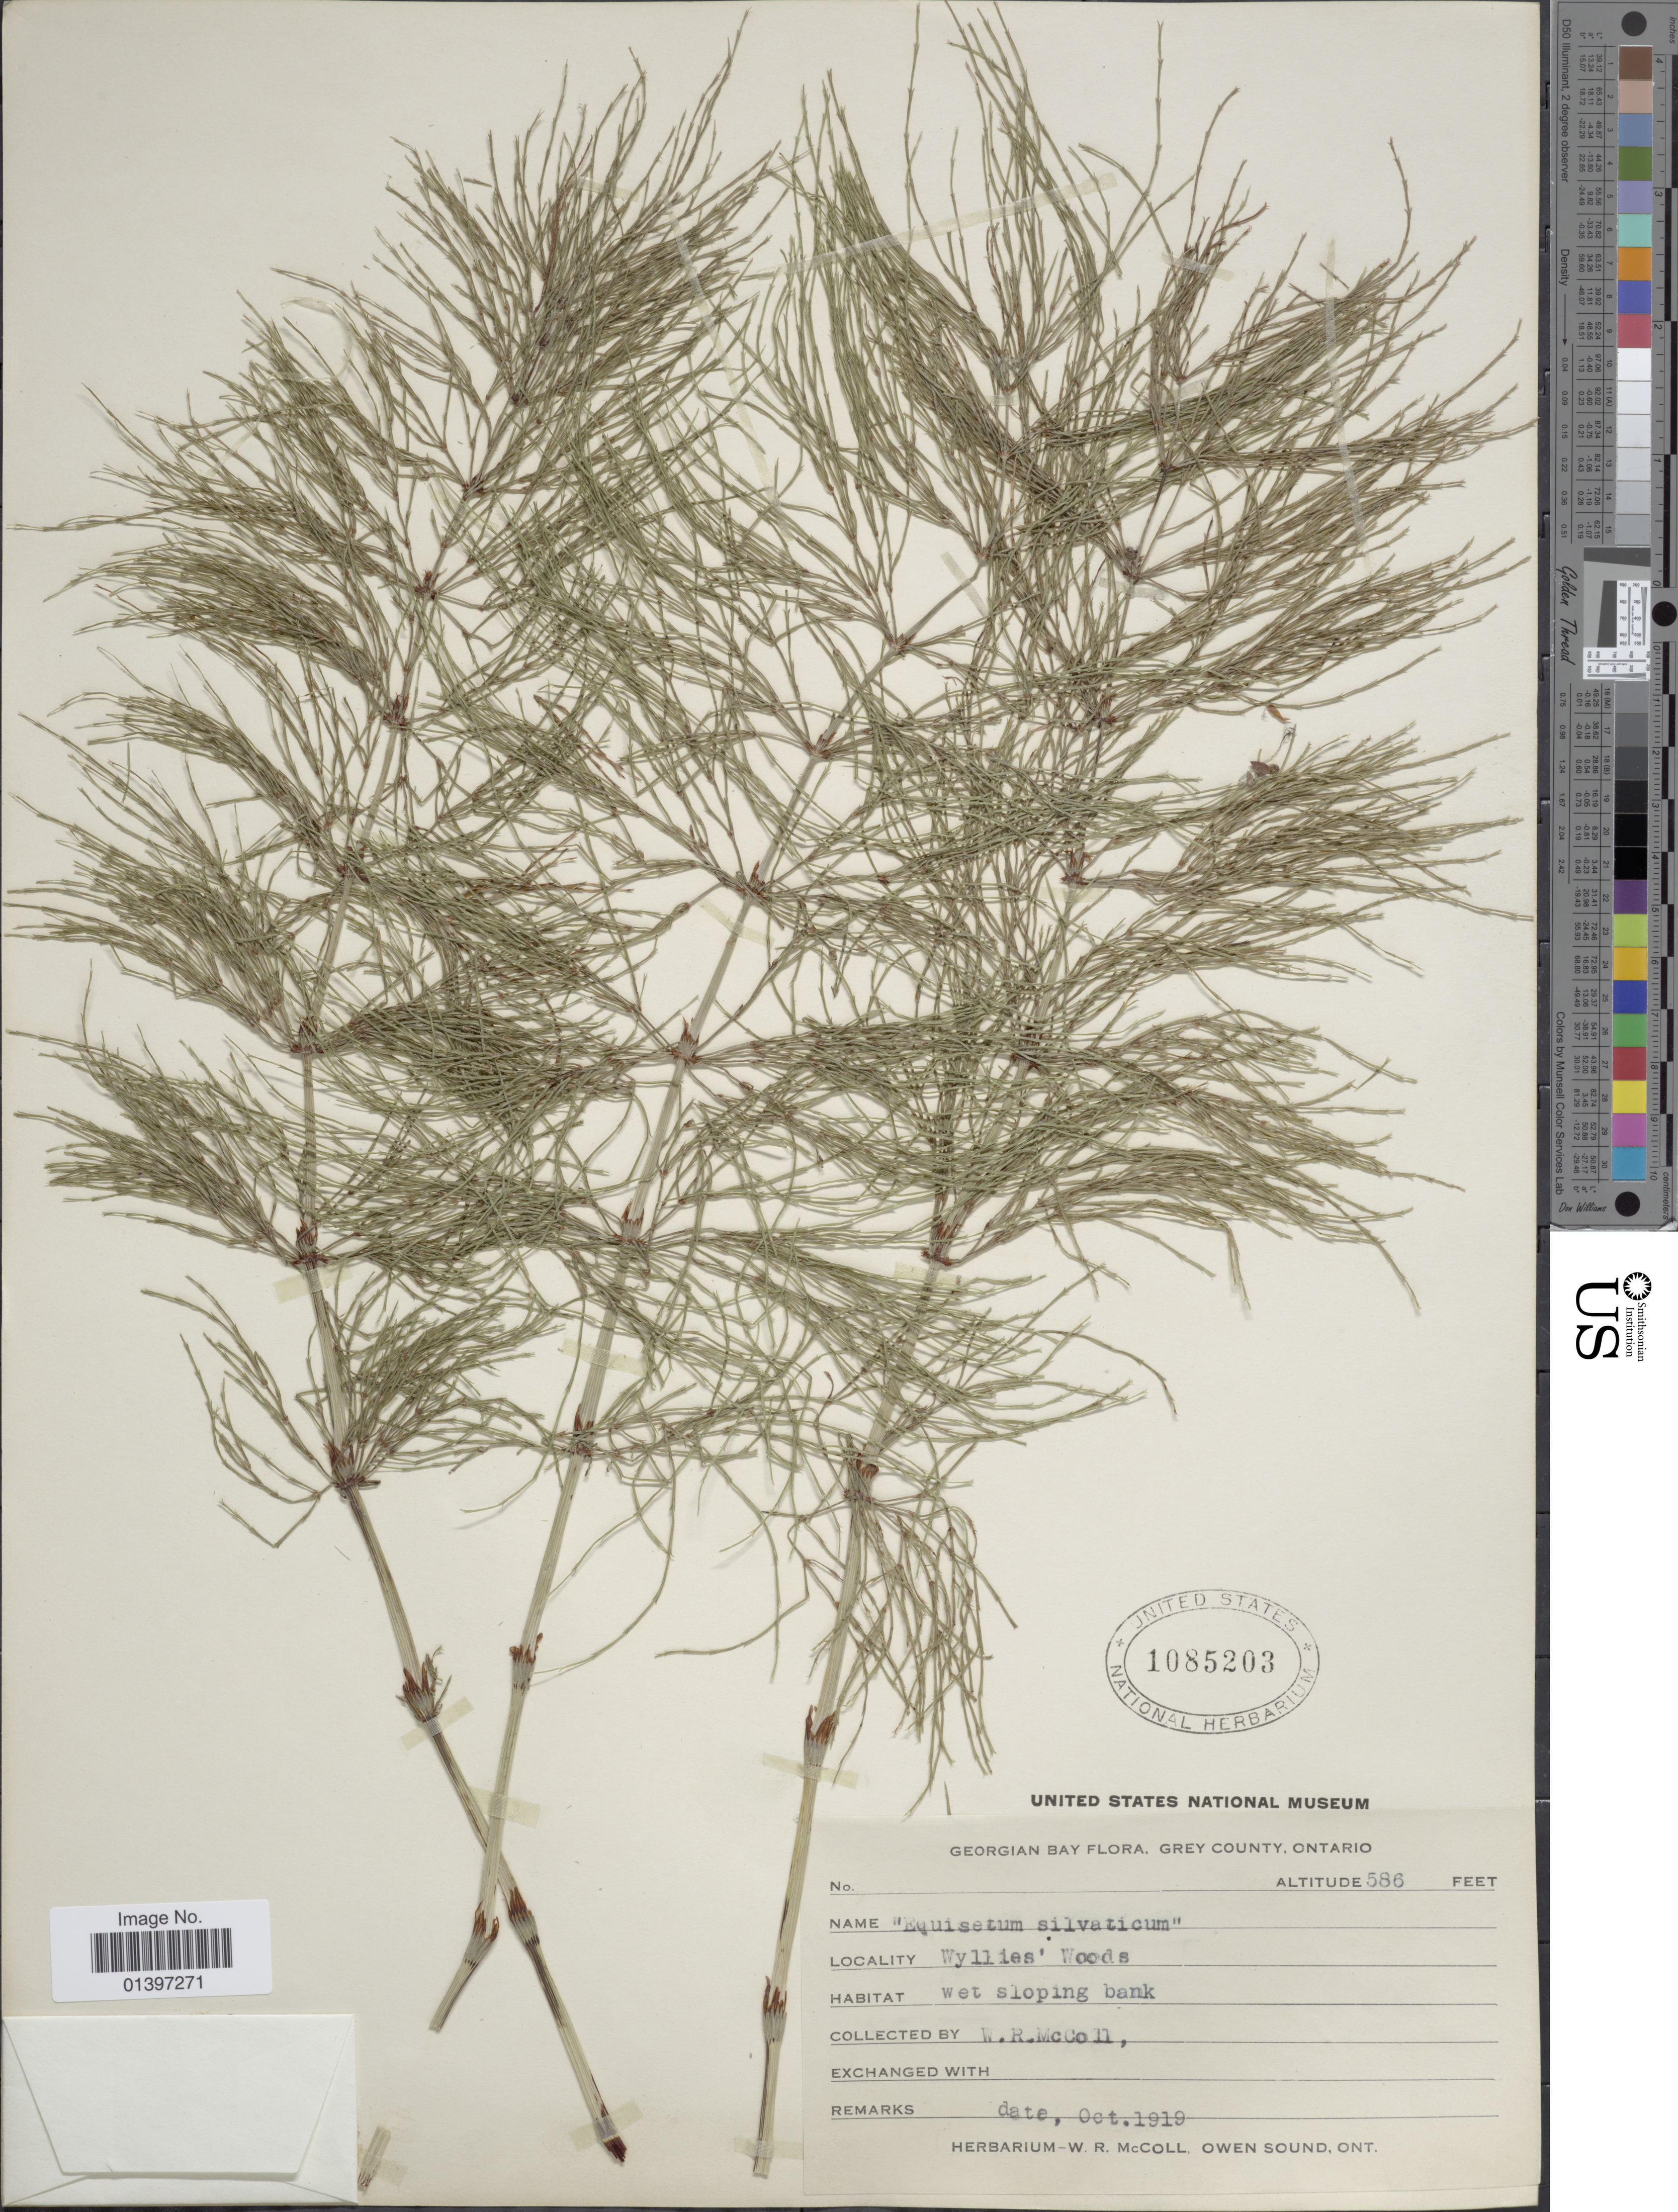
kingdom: Plantae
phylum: Tracheophyta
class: Polypodiopsida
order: Equisetales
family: Equisetaceae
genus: Equisetum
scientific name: Equisetum sylvaticum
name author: L.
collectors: W. McColl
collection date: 1919-10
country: Canada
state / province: Ontario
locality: Georgian bay, Grey County, Ontario, Wyllies Woods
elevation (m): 179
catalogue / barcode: US 1085203